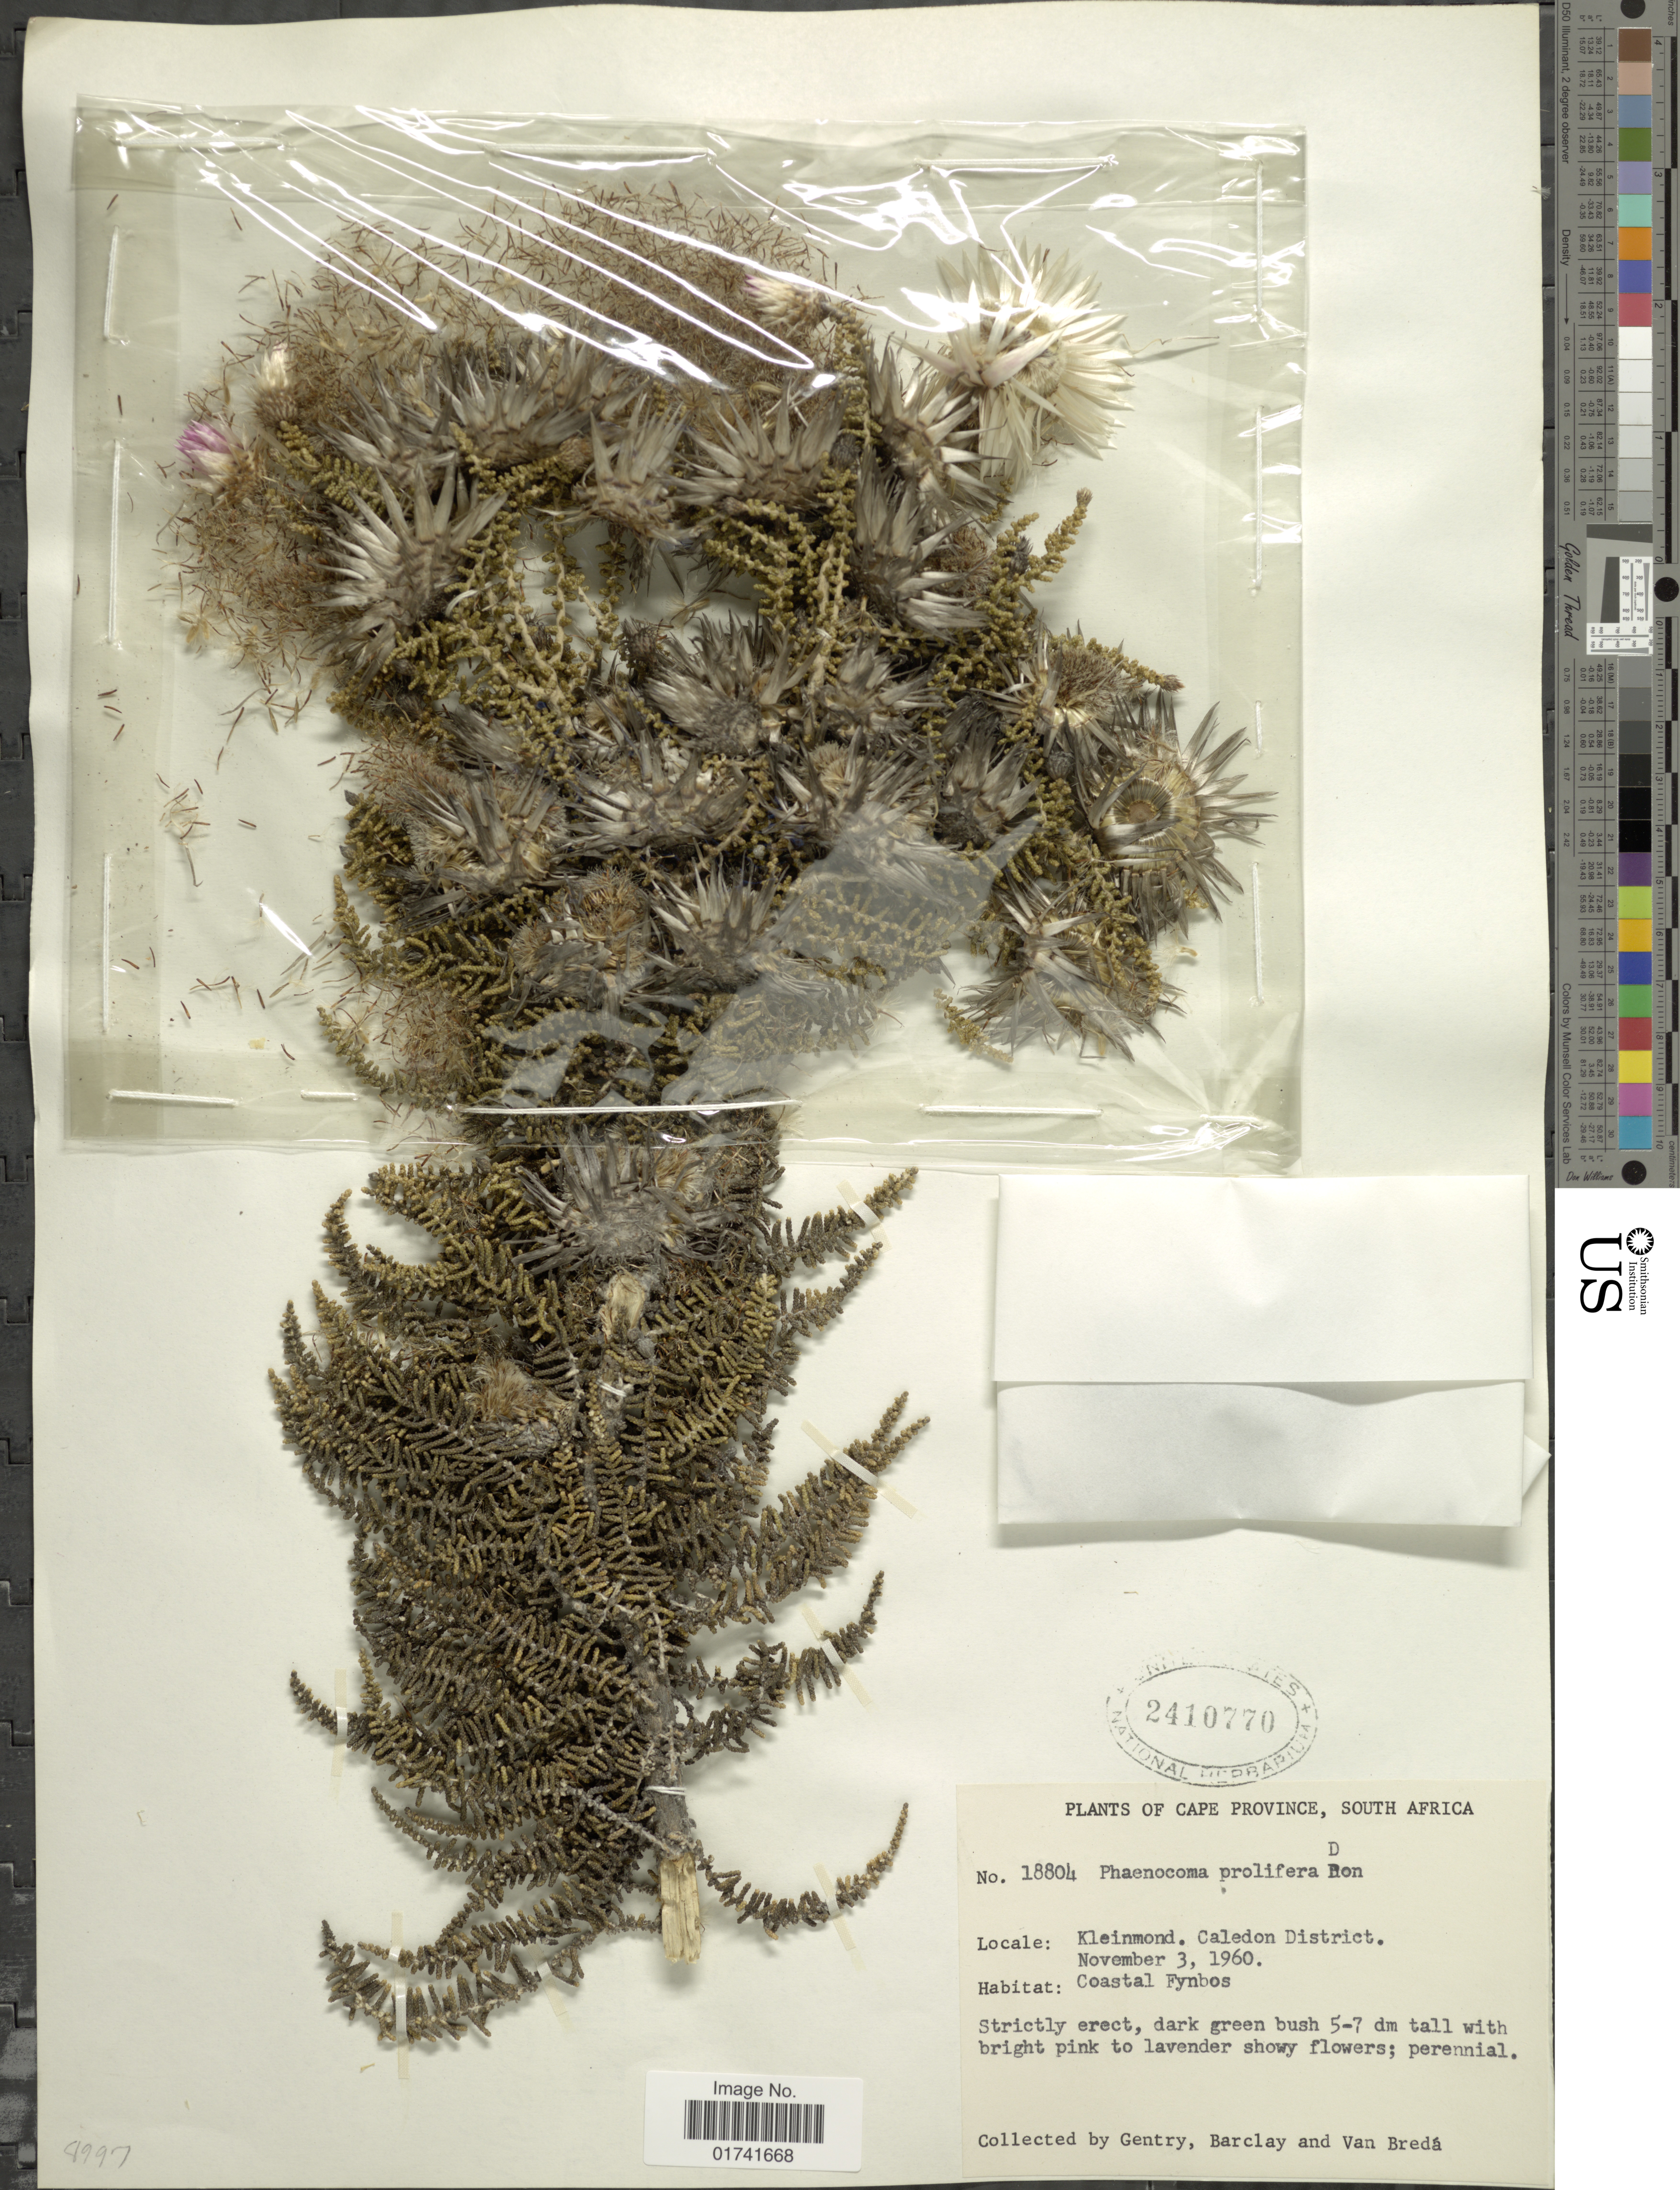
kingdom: Plantae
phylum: Tracheophyta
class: Magnoliopsida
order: Asterales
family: Asteraceae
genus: Phaenocoma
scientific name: Phaenocoma prolifera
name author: (L.) D. Don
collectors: Gentry, --, -- Barclay & Van Bredá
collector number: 18804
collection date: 1960-11-03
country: South Africa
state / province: Western Cape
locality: Kleinmond, Caledon District.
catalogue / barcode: US 2410770